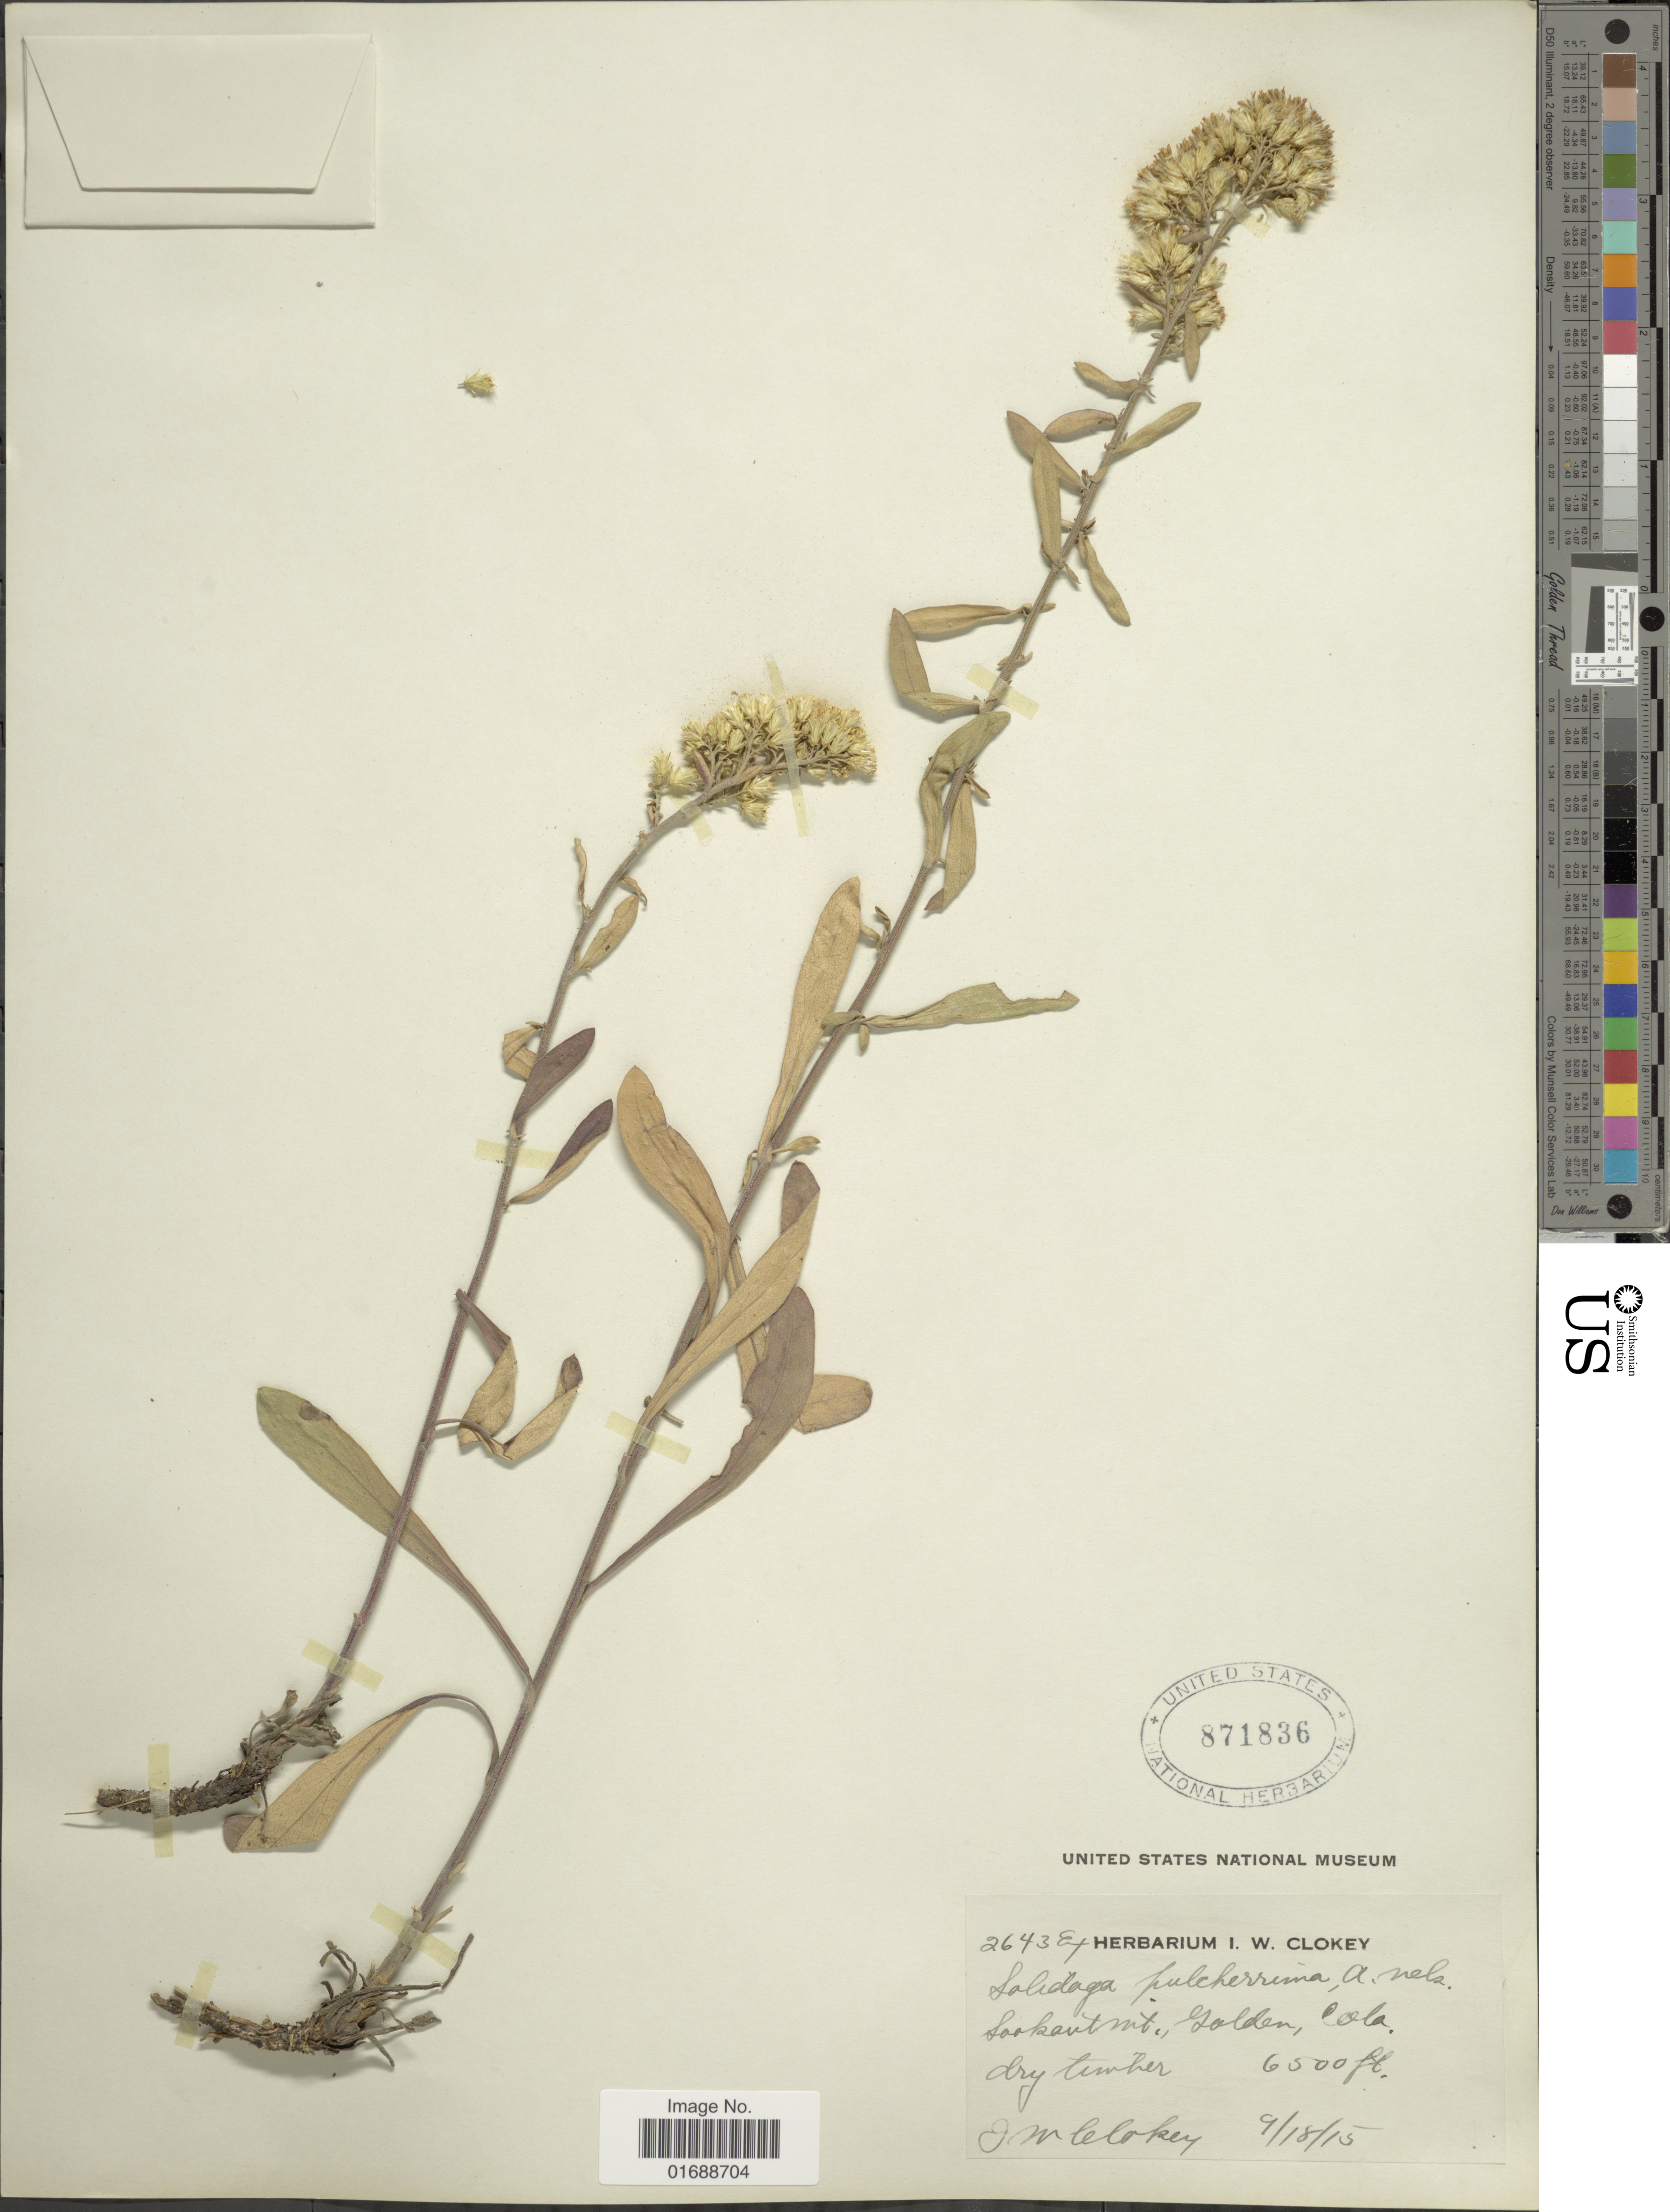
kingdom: Plantae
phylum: Tracheophyta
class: Magnoliopsida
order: Asterales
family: Asteraceae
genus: Solidago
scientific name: Solidago nana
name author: Nutt.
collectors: J. Clokey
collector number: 2643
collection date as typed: Transcribed d/m/y: 18/9/15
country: United States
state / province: Colorado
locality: Lookout Mt. Golden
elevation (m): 1981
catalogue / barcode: US 871836